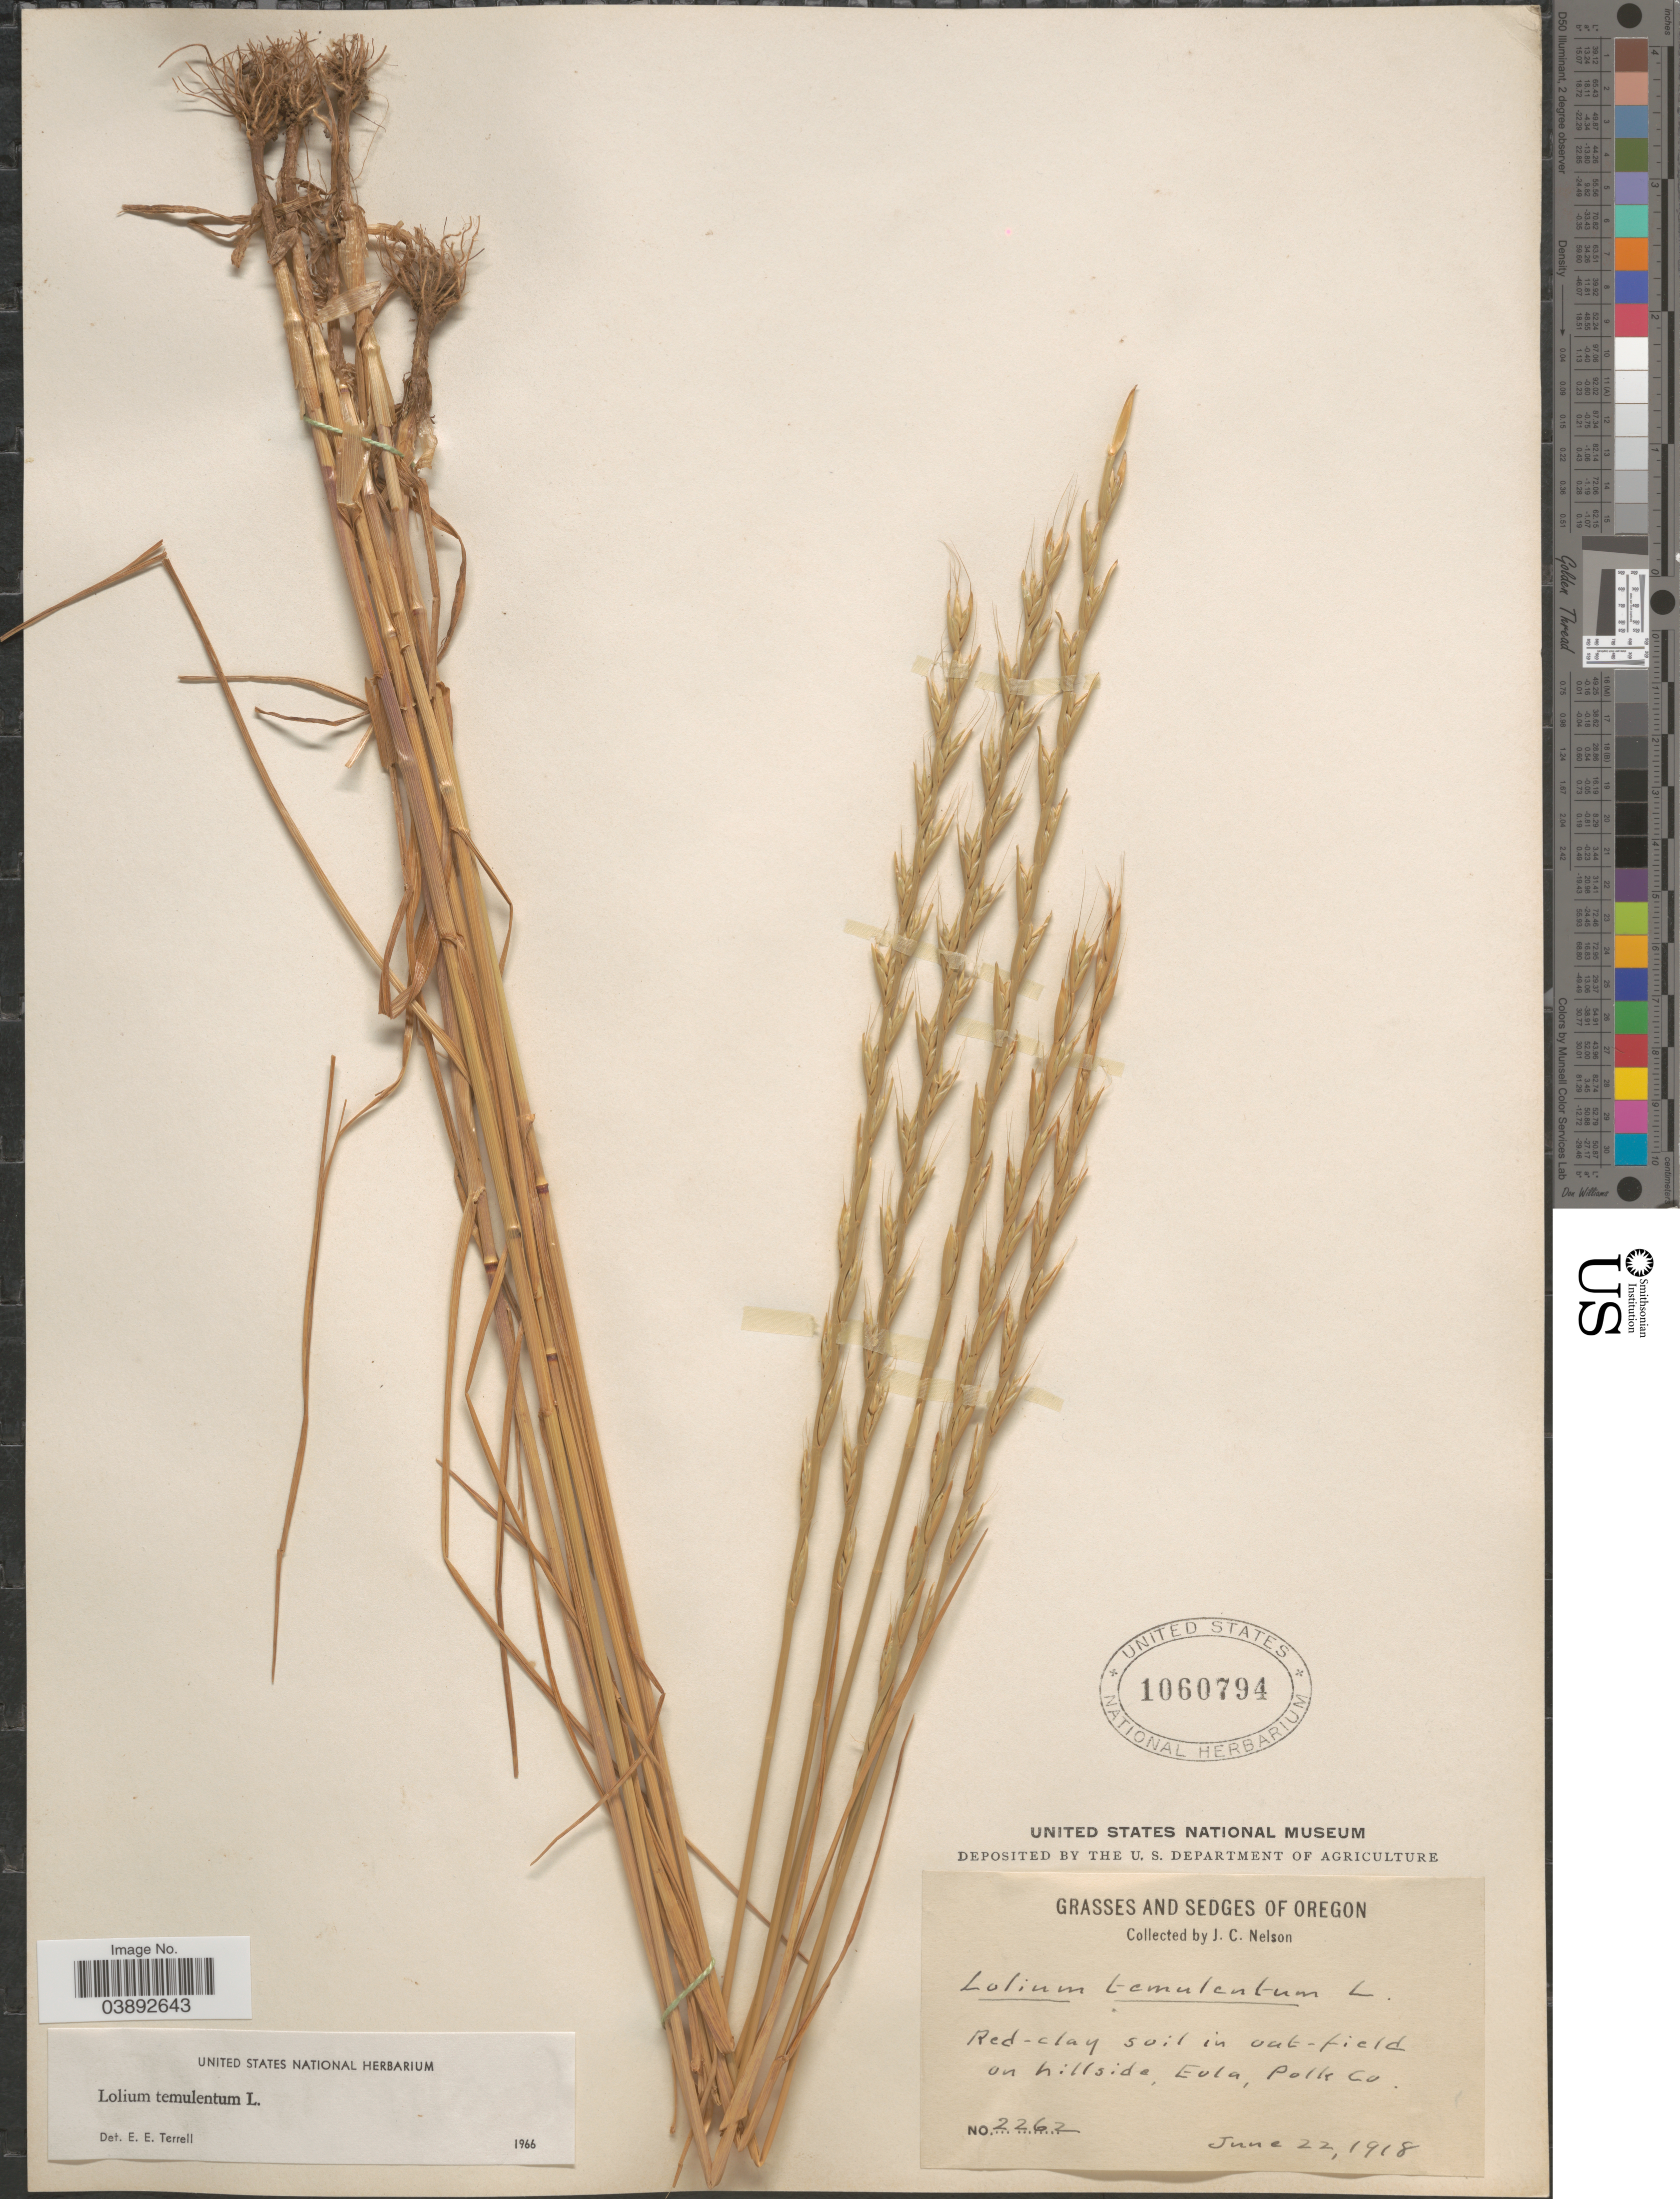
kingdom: Plantae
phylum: Tracheophyta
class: Liliopsida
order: Poales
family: Poaceae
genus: Lolium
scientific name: Lolium temulentum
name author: L.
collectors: J. C. Nelson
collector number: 2262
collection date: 1918-06-22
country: United States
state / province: Oregon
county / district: Polk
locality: In oat-field on hillside, Eula, Polk Co.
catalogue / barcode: US 1060794